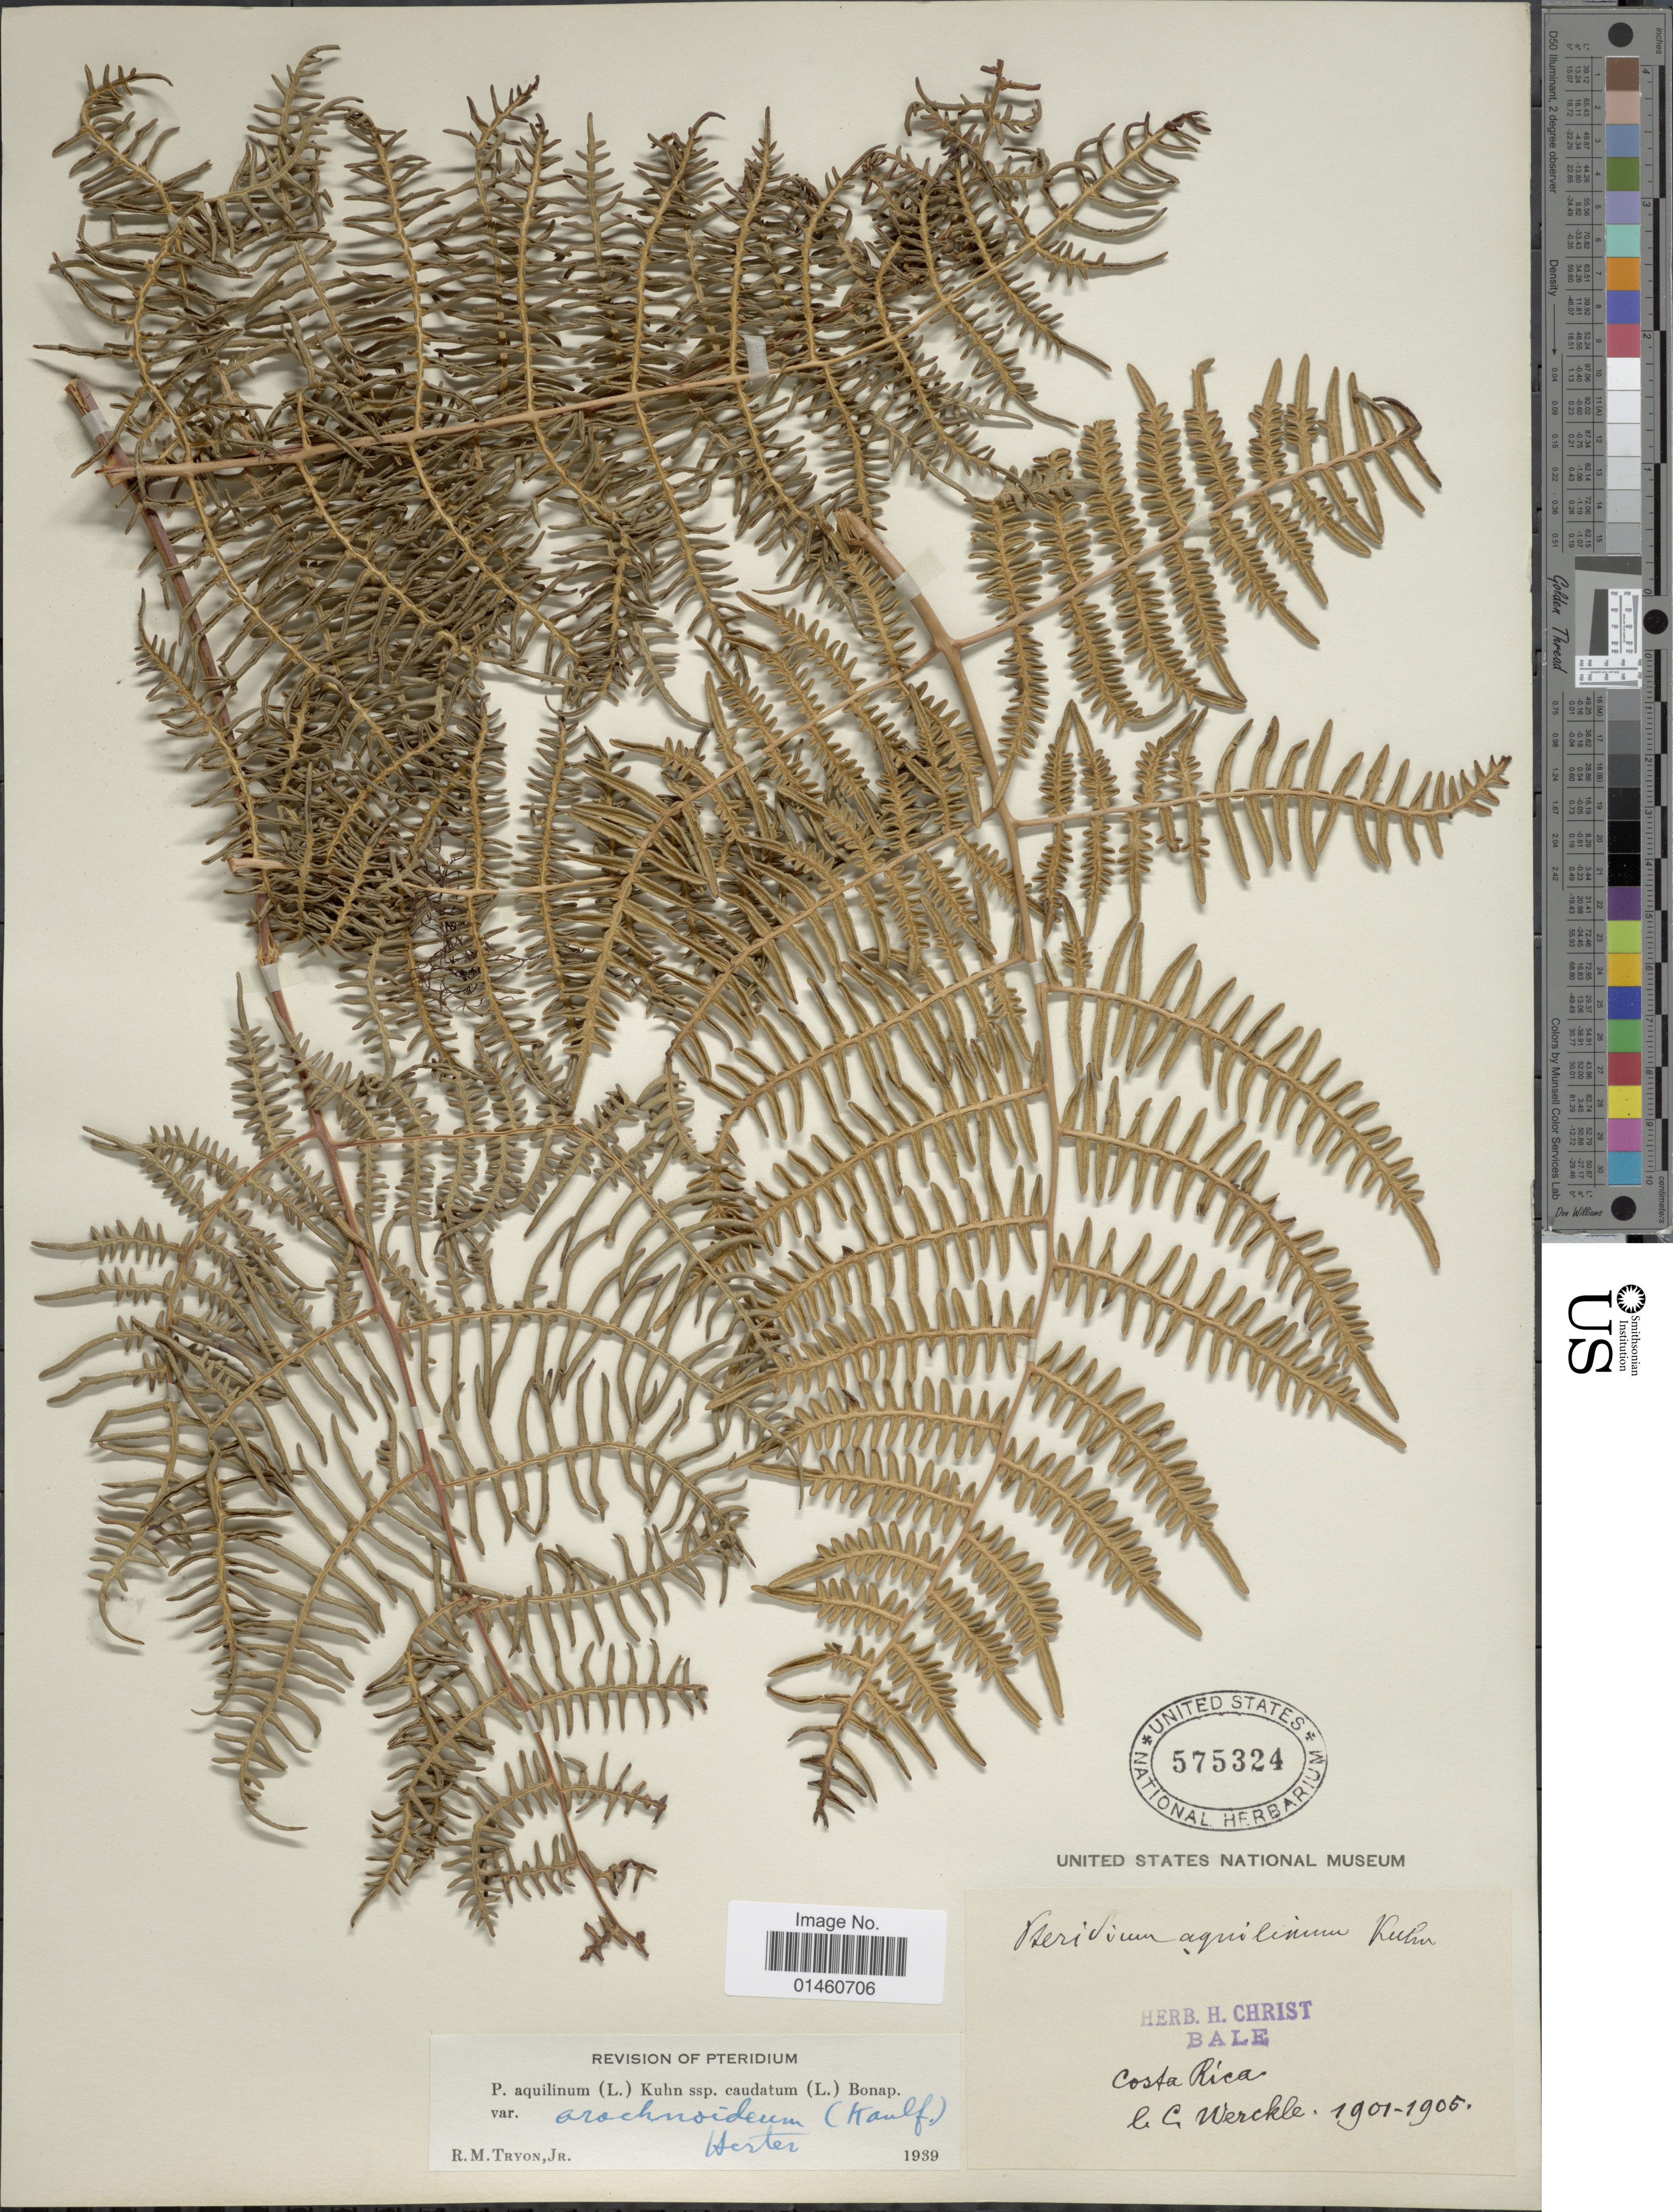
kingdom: Plantae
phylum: Tracheophyta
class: Polypodiopsida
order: Polypodiales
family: Dennstaedtiaceae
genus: Pteridium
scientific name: Pteridium aquilinum var. arachnoideum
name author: (Kaulf.) Herter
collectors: C. C Wercklé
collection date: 1901/1905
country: Costa Rica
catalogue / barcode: US 575324